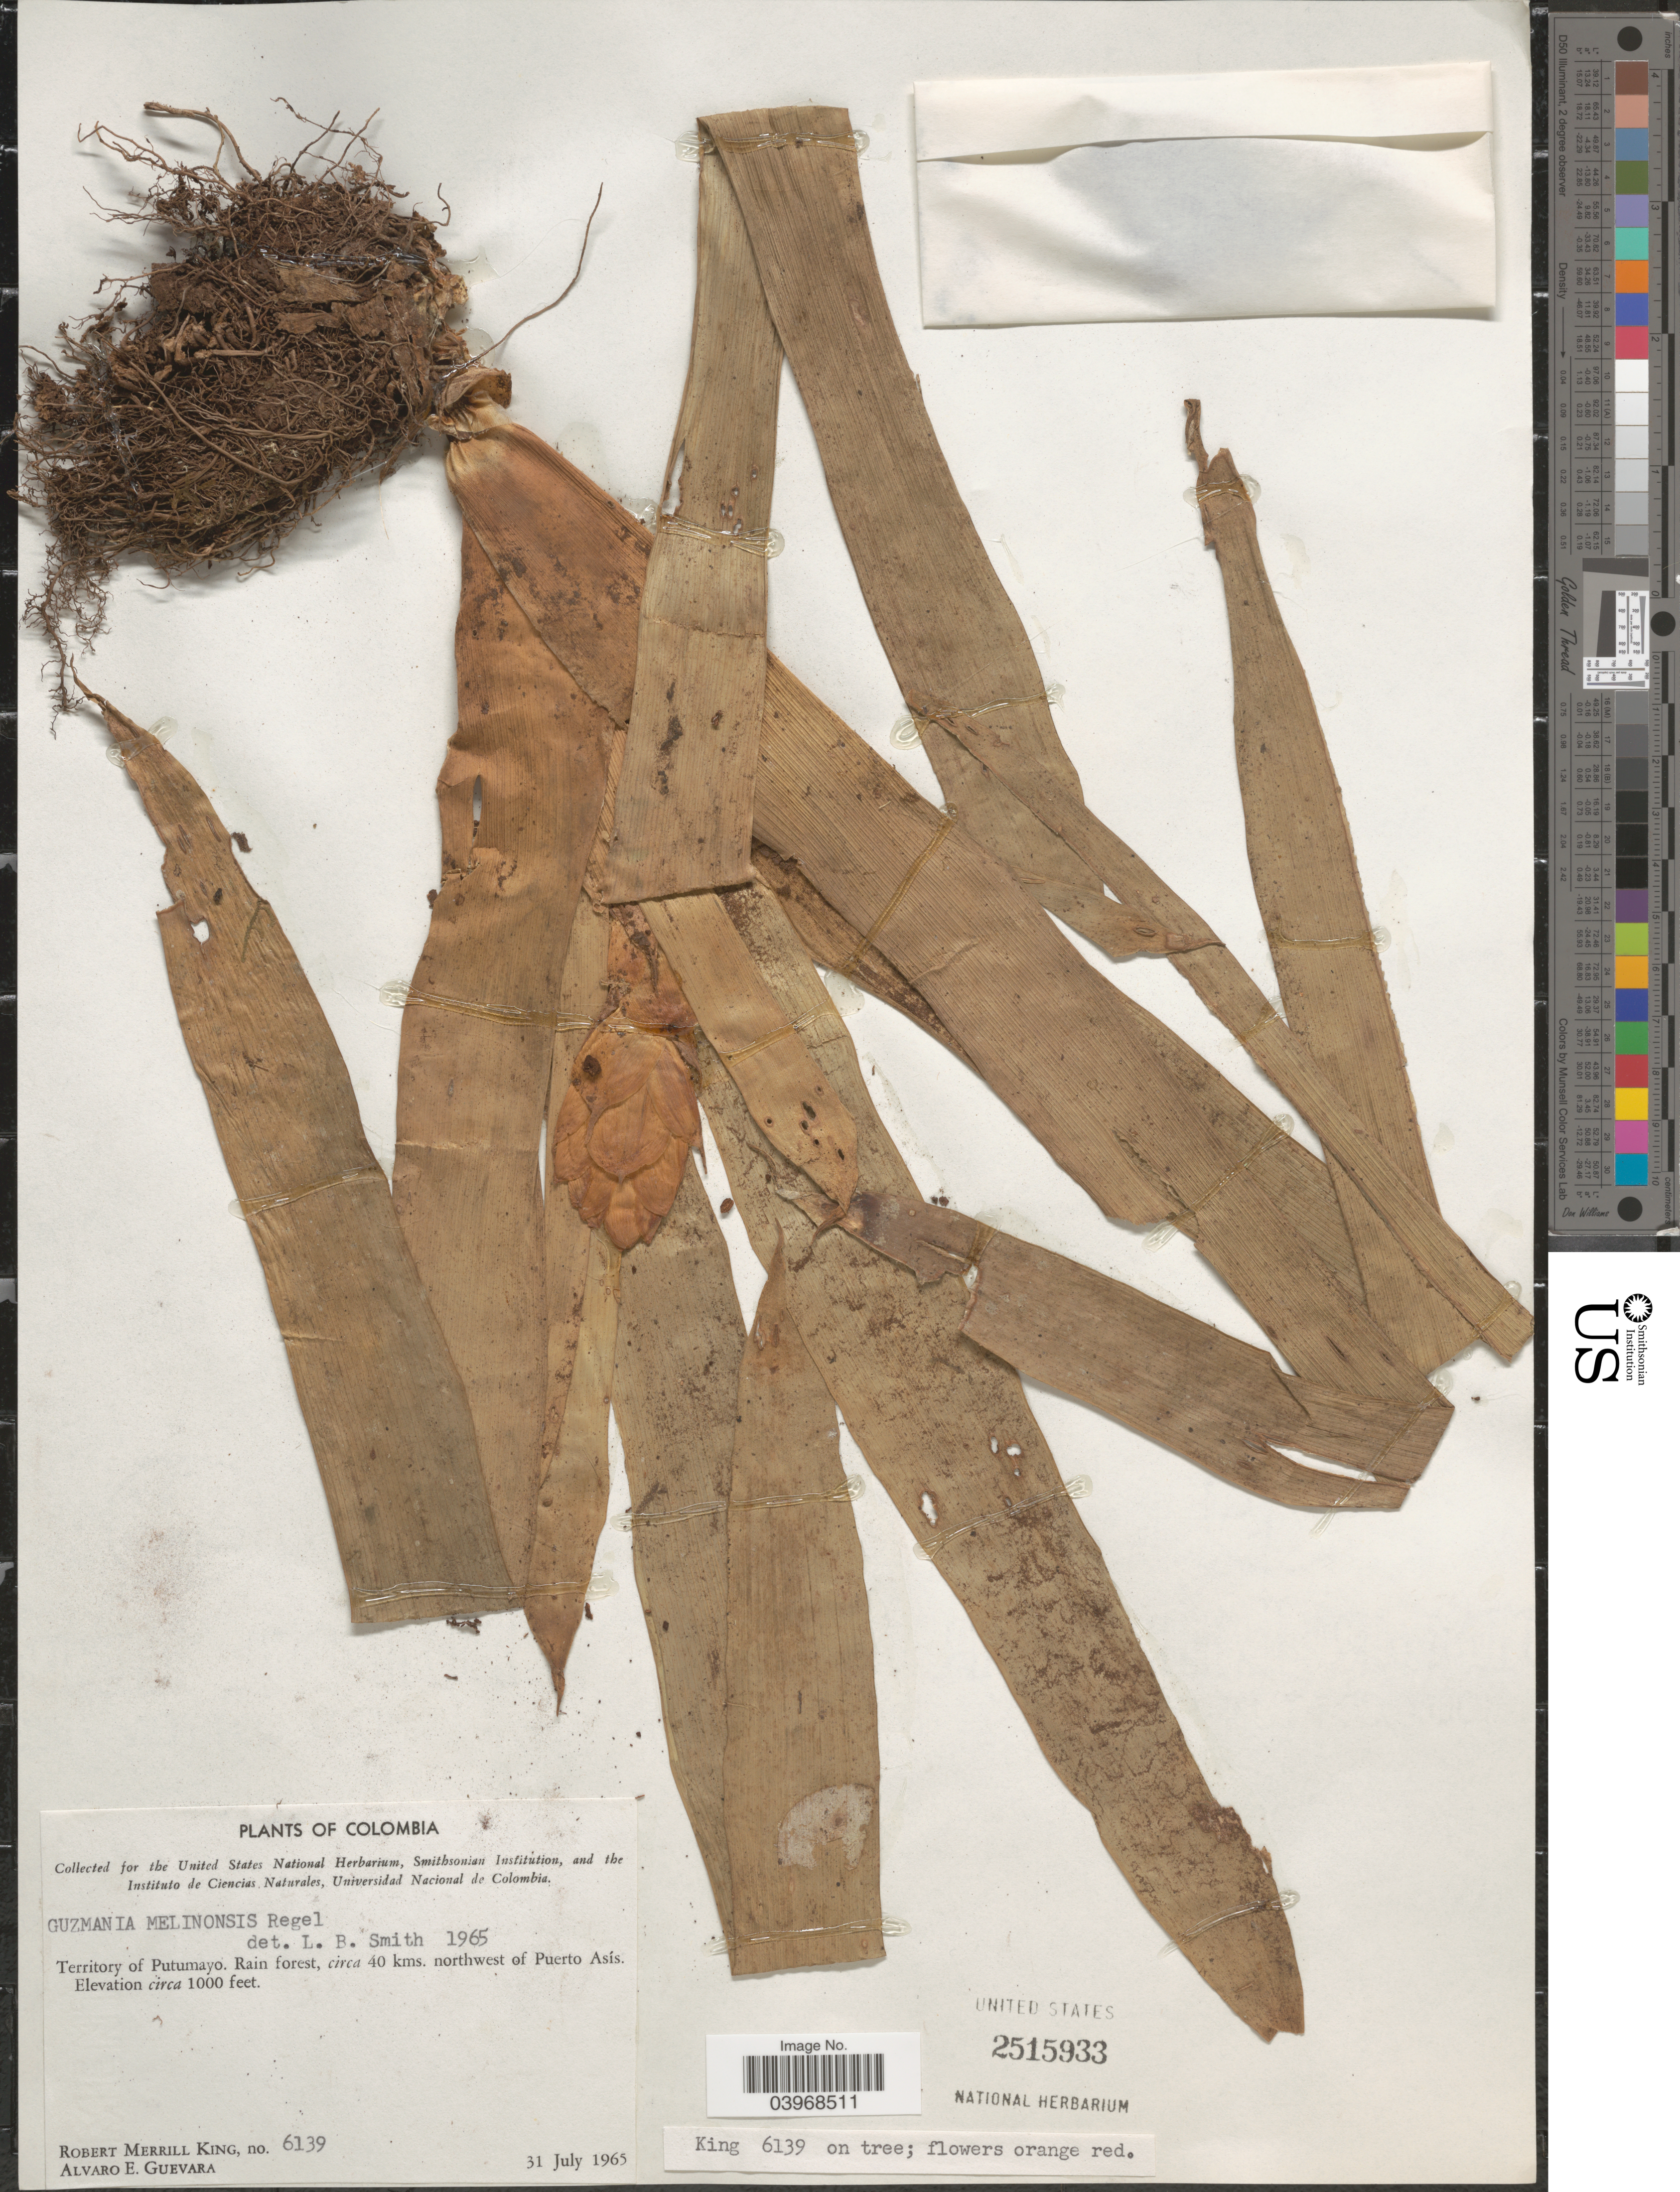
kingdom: Plantae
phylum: Tracheophyta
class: Liliopsida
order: Poales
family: Bromeliaceae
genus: Guzmania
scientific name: Guzmania melinonis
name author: Regel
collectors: R. M. King & A. E. Guevara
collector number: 6139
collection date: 1965-07-31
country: Colombia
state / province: Putumayo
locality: Territory of Putumayo. Rain forest, circa 40 kms. northwest of Puerto Asís.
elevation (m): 305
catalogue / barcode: US 2515933